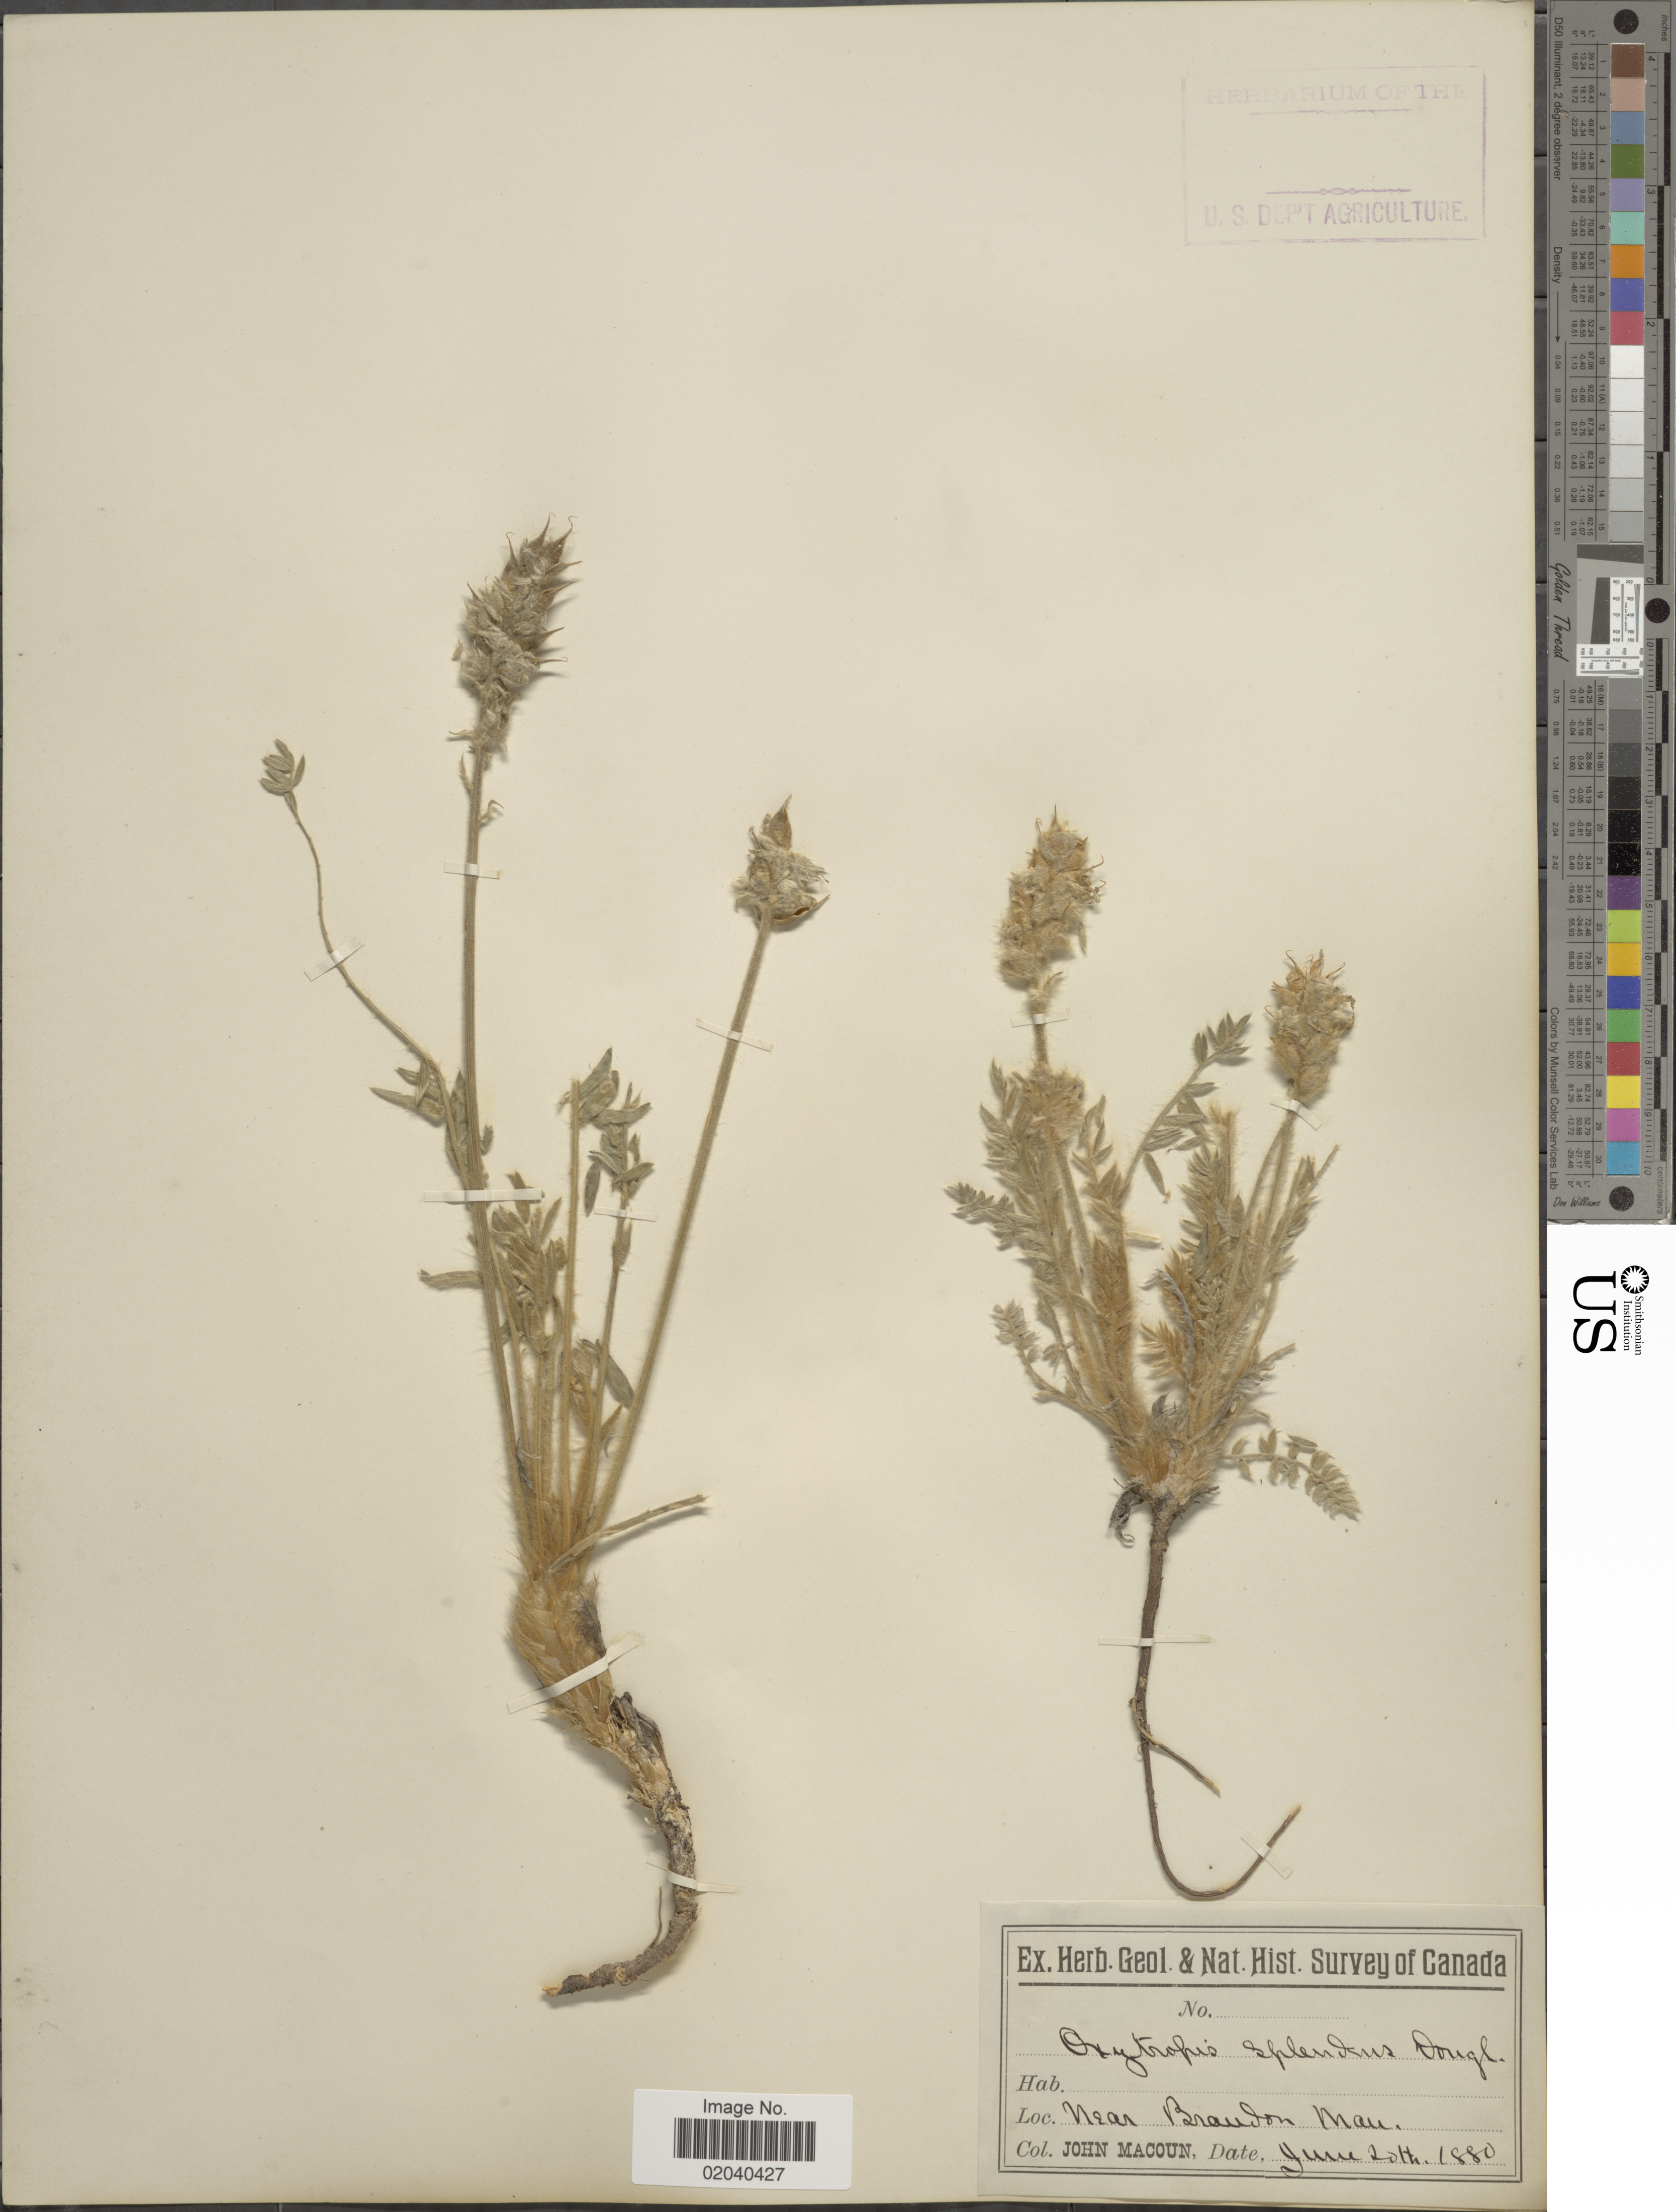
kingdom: Plantae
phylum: Tracheophyta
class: Magnoliopsida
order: Fabales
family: Fabaceae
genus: Oxytropis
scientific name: Oxytropis splendens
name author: Douglas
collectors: J. Macoun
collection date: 1880-06-20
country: Canada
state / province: Manitoba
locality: Near Brandon